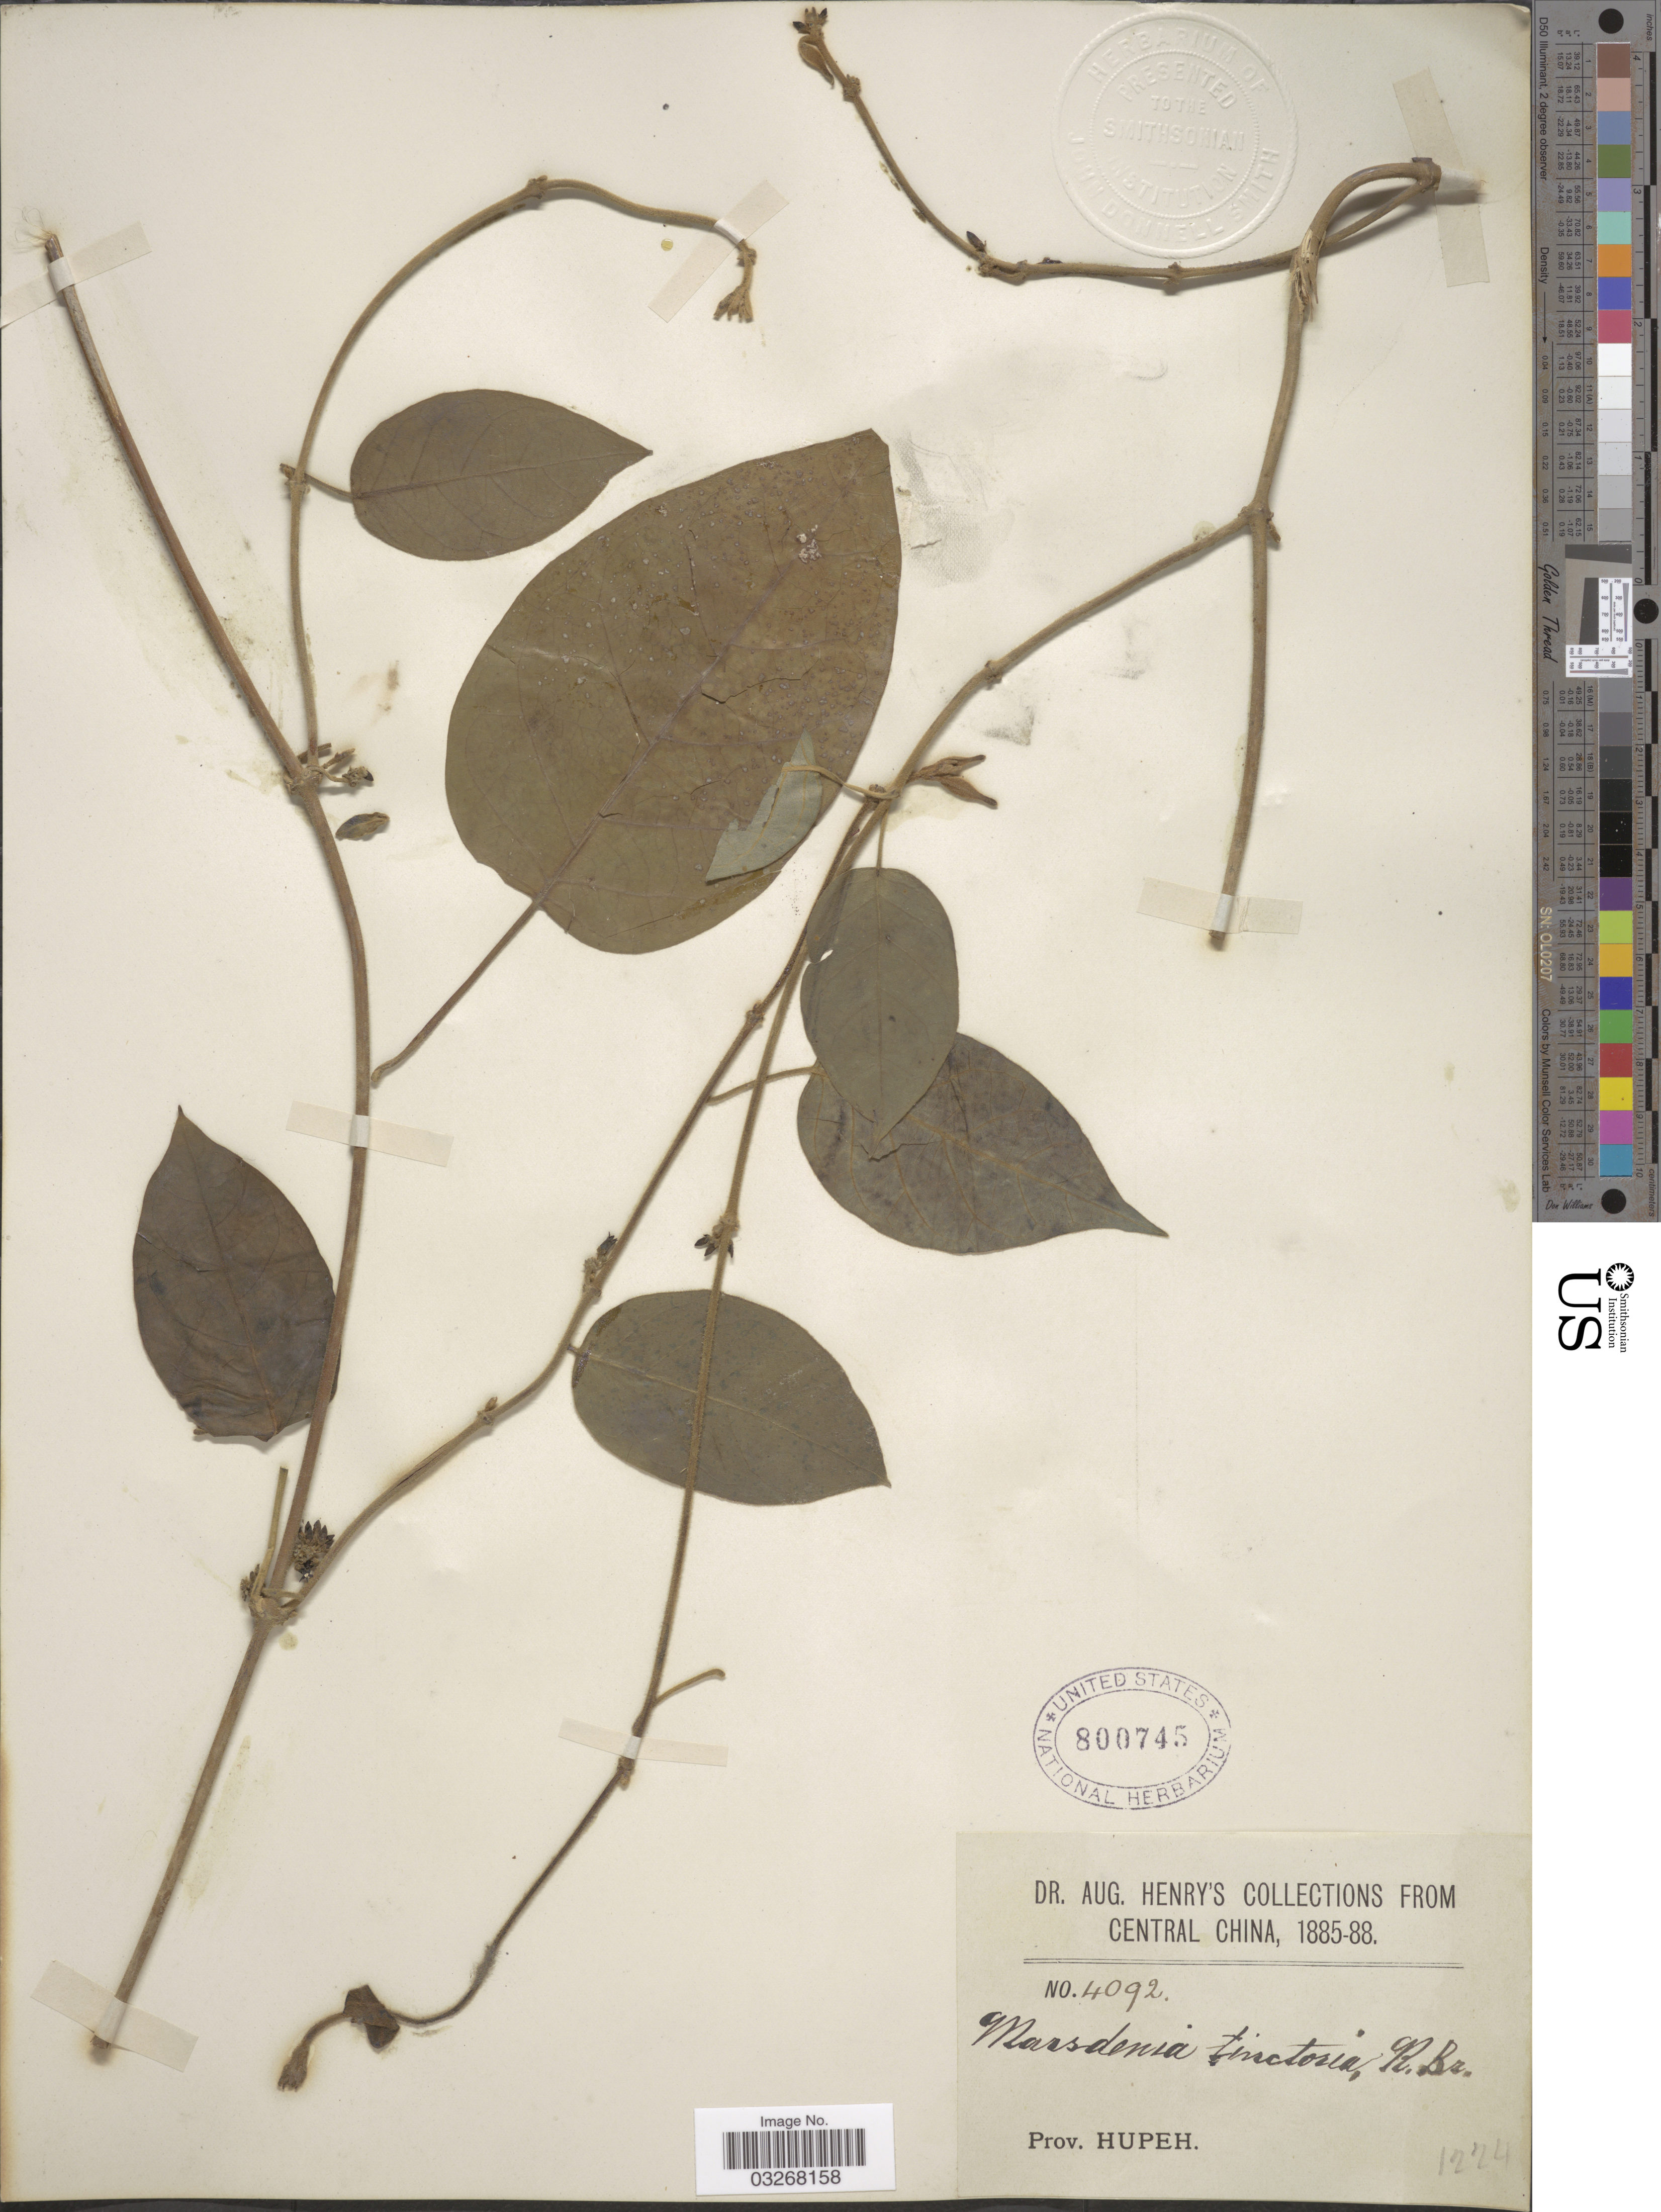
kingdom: Plantae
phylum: Tracheophyta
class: Magnoliopsida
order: Gentianales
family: Apocynaceae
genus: Marsdenia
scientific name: Marsdenia tinctoria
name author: (Roxb.) R. Br.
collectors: A. Henry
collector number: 4092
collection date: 1885/1888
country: China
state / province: Hubei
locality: Central China, Prov. Hupeh.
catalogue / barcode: US 800745